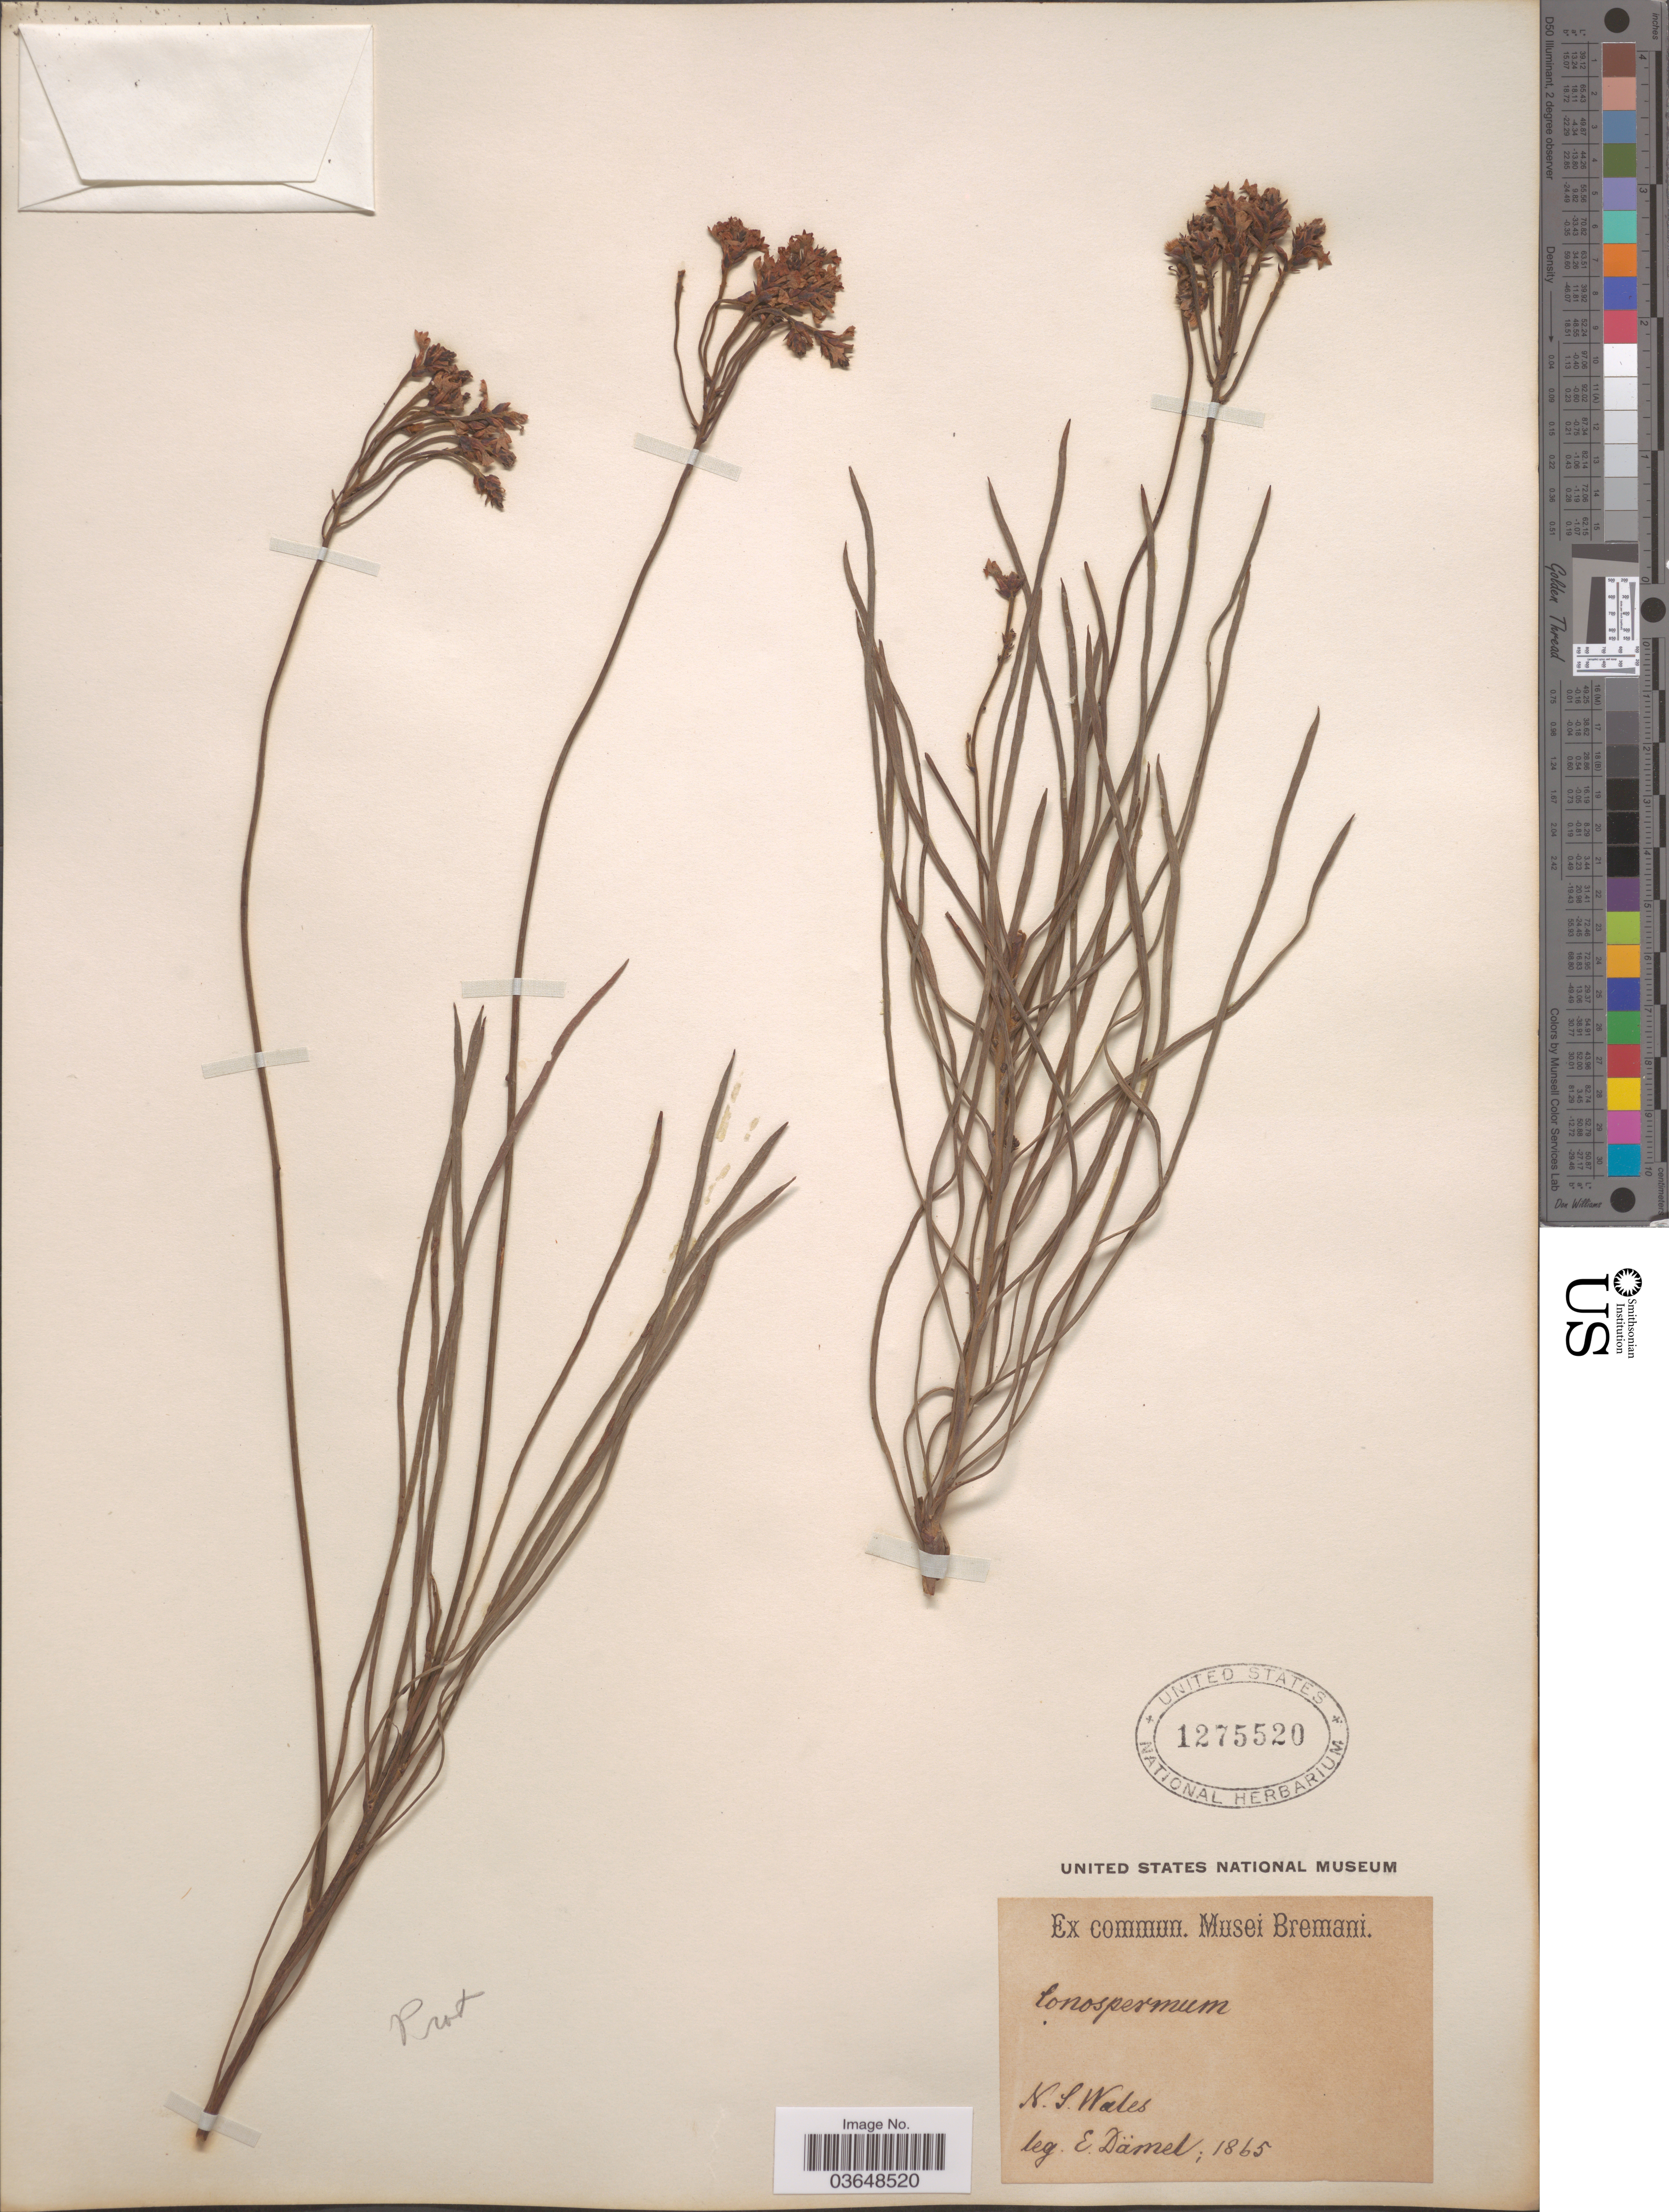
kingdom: Plantae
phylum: Tracheophyta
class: Magnoliopsida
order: Proteales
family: Proteaceae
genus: Conospermum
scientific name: Conospermum sp.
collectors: E. Damel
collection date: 1865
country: Australia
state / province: New South Wales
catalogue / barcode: US 1275520